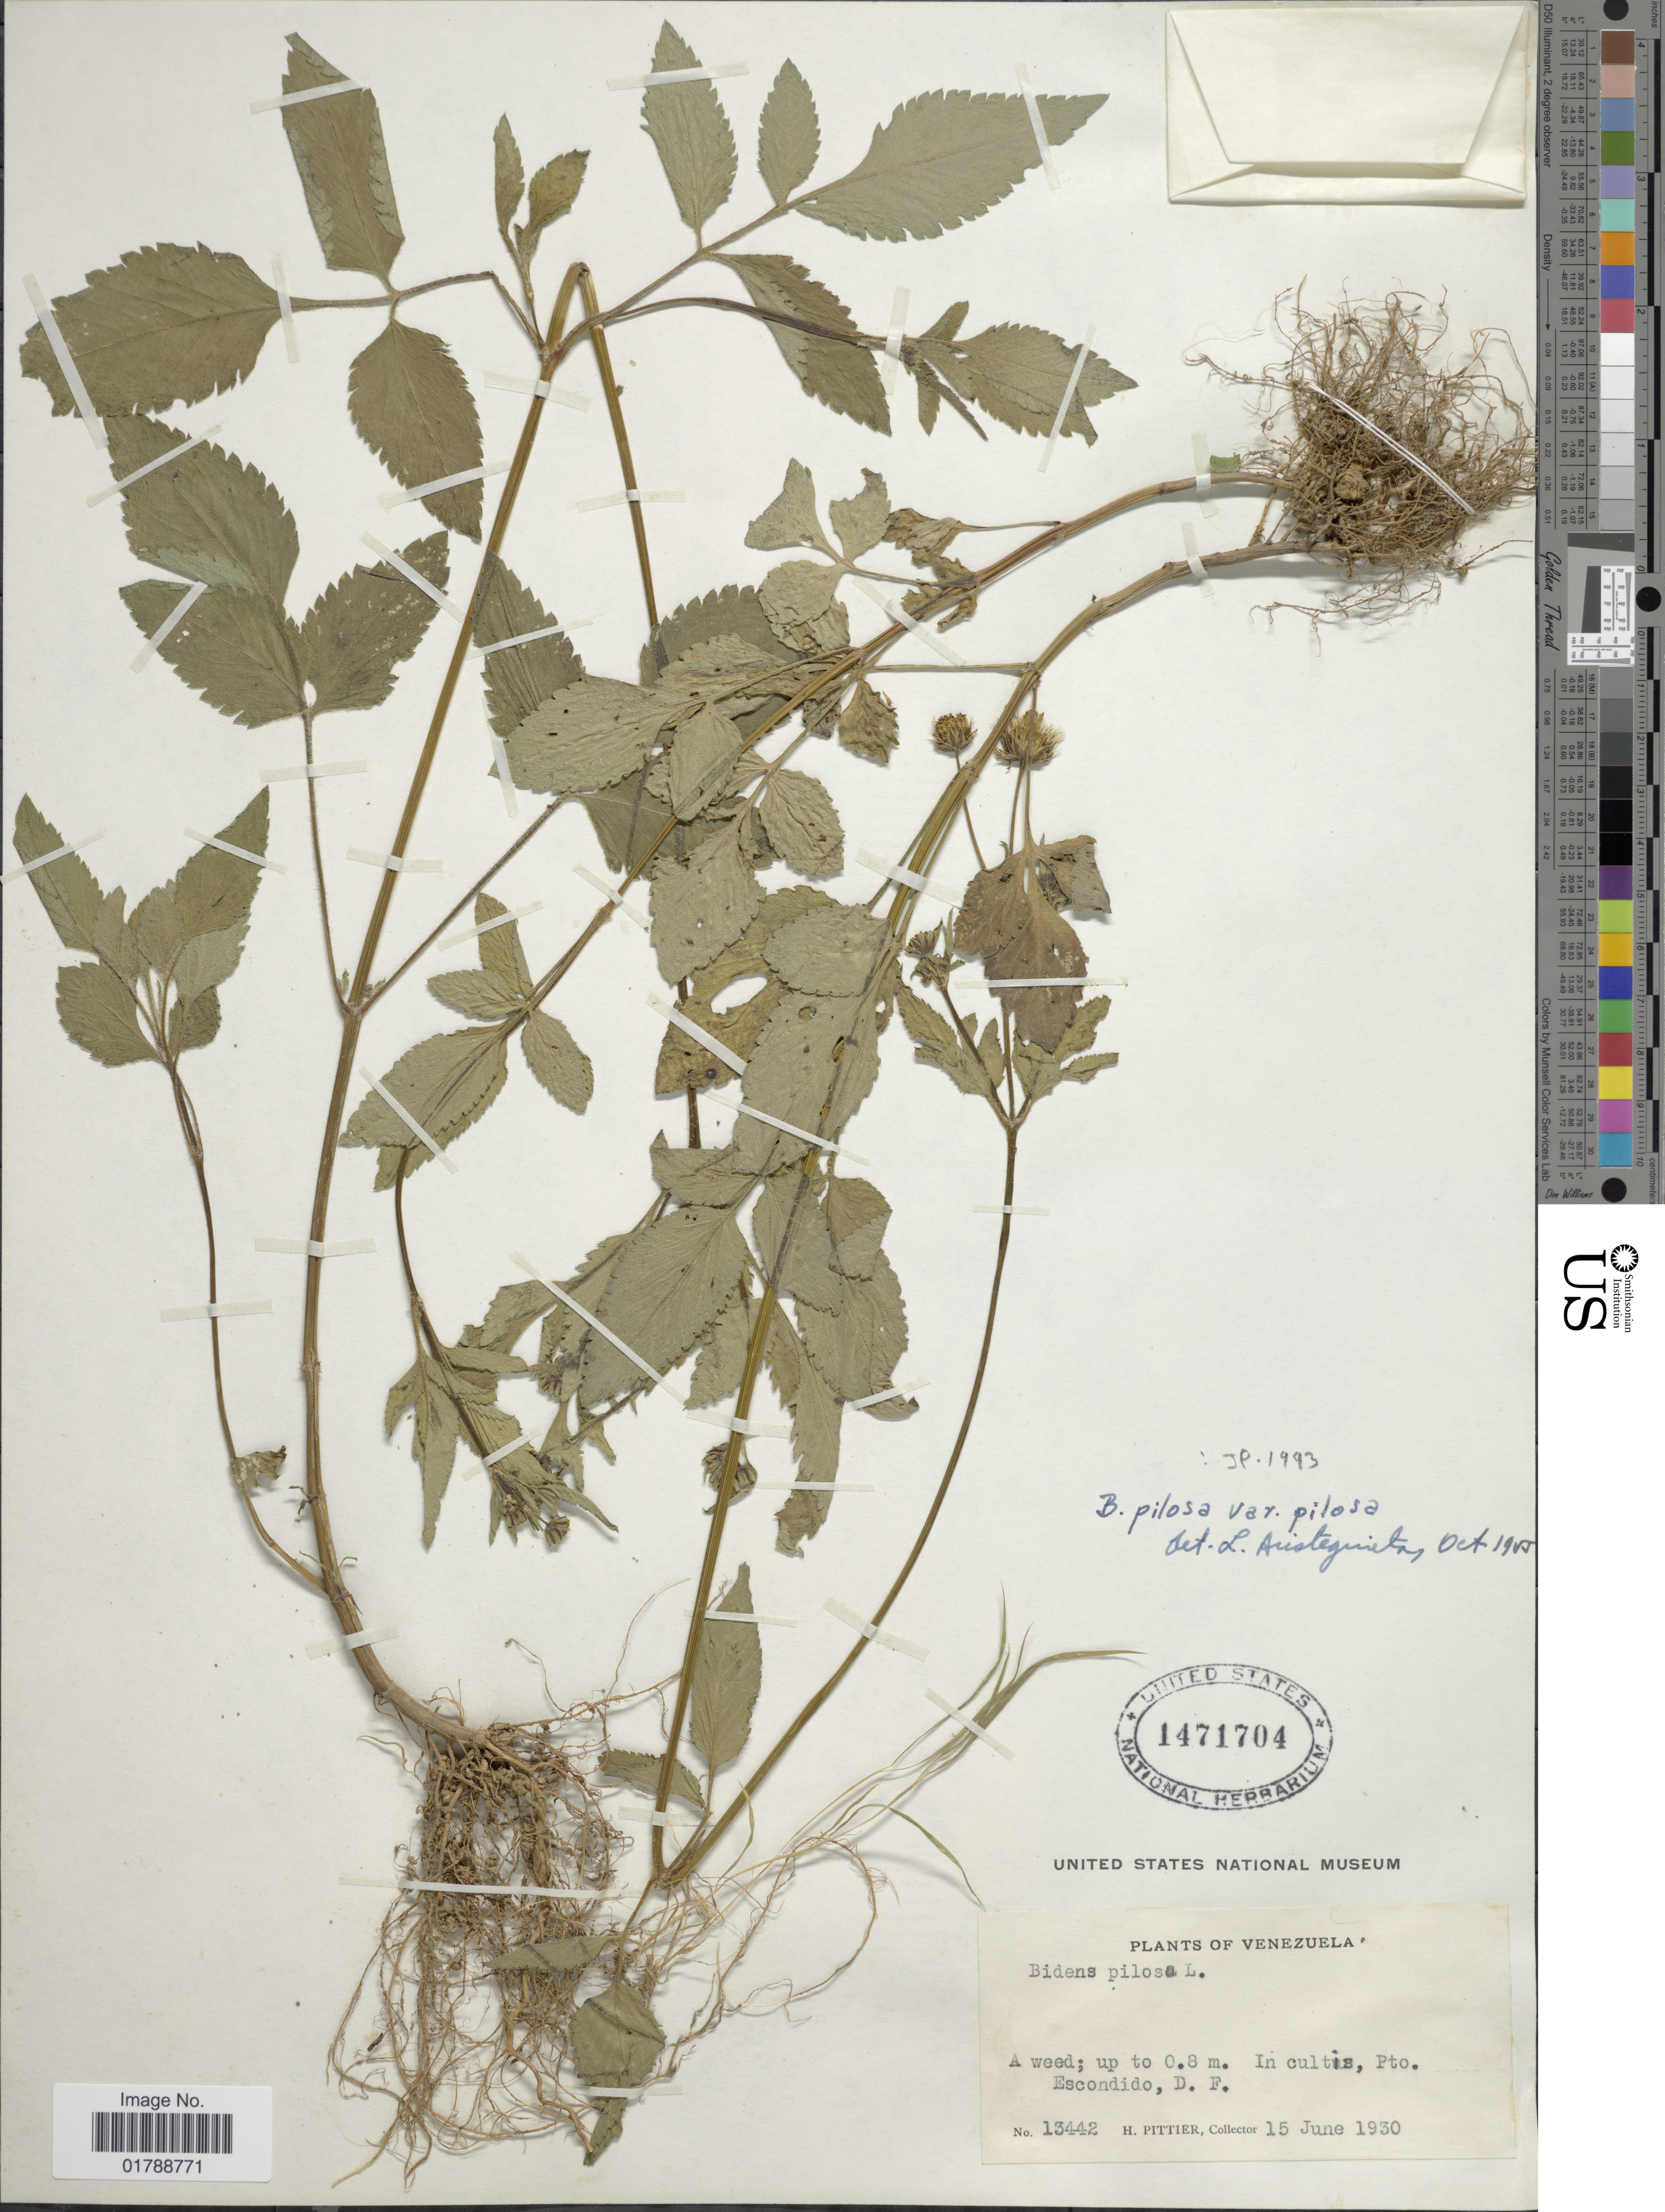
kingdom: Plantae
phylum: Tracheophyta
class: Magnoliopsida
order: Asterales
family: Asteraceae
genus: Bidens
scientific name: Bidens pilosa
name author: L.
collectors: H. F. Pittier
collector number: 13442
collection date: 1930-06-15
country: Venezuela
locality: Pro. Escondido, D. F.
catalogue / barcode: US 1471704